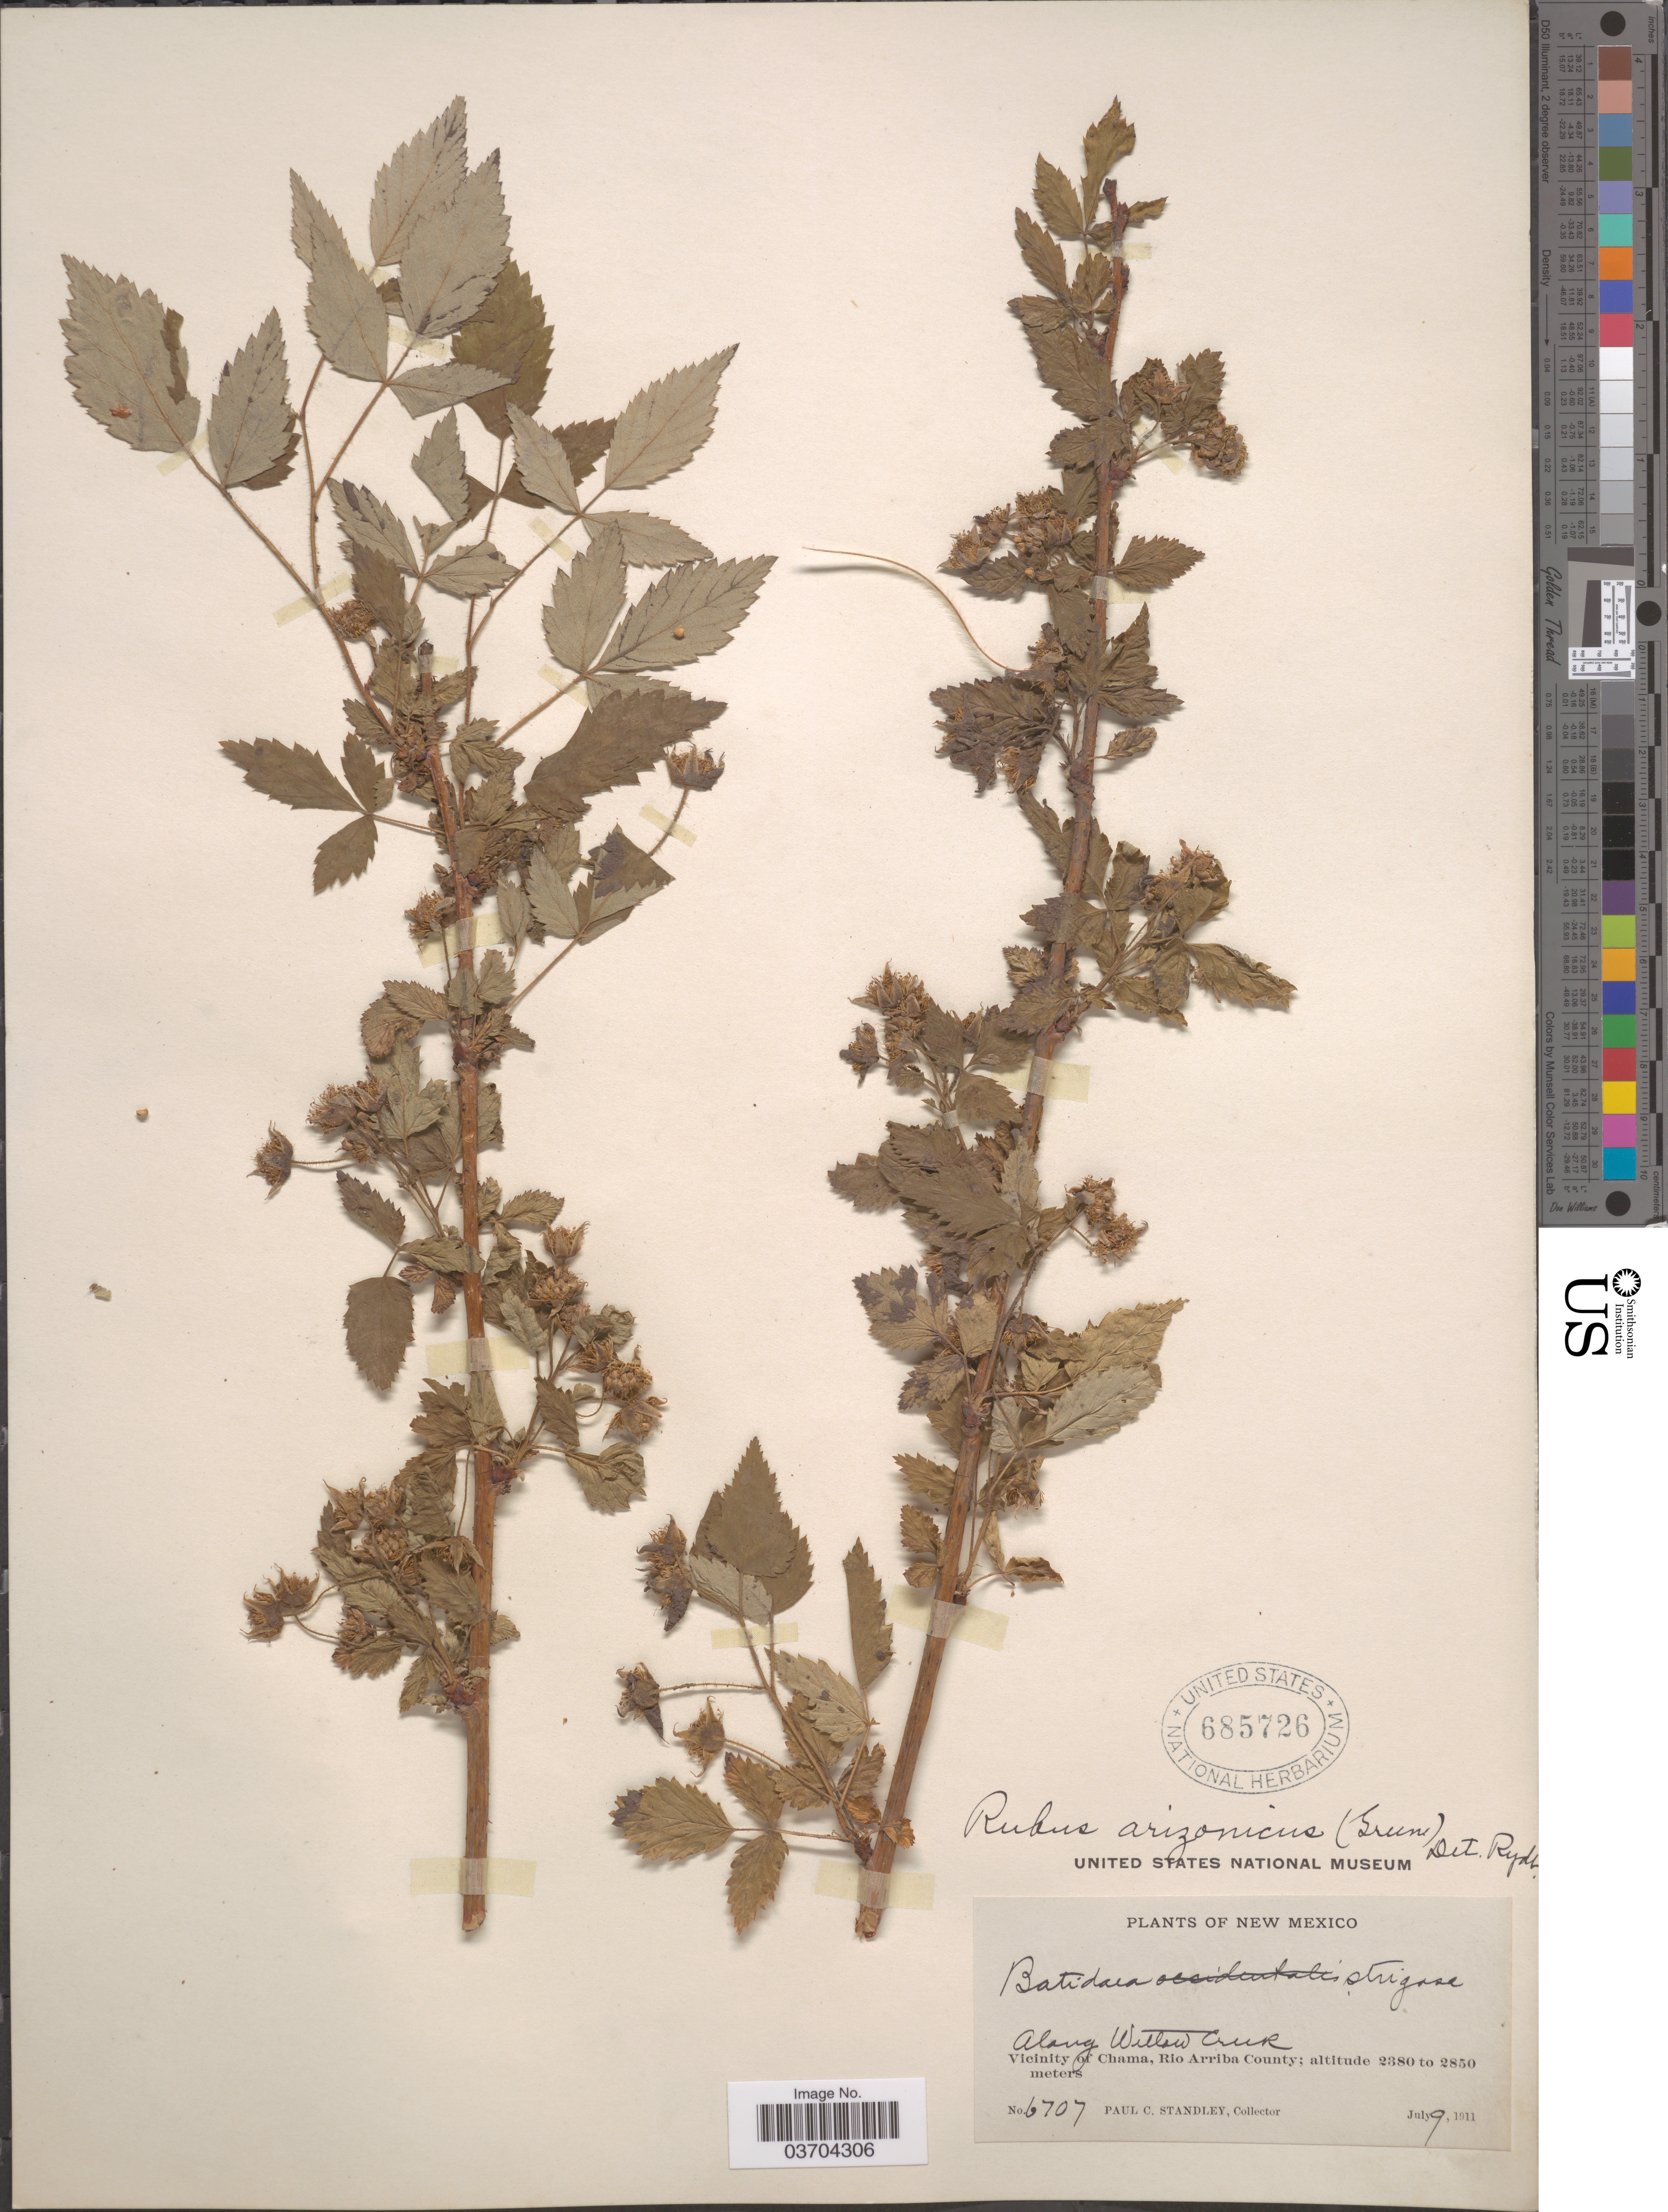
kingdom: Plantae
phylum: Tracheophyta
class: Magnoliopsida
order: Rosales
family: Rosaceae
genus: Rubus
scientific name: Rubus arizonicus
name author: (Greene) Rydb.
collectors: P. C. Standley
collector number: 6707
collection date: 1911-07-09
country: United States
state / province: New Mexico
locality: Along Willow Creek. Vicinity of Chama, Rio Arriba County.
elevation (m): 2380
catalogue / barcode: US 685726